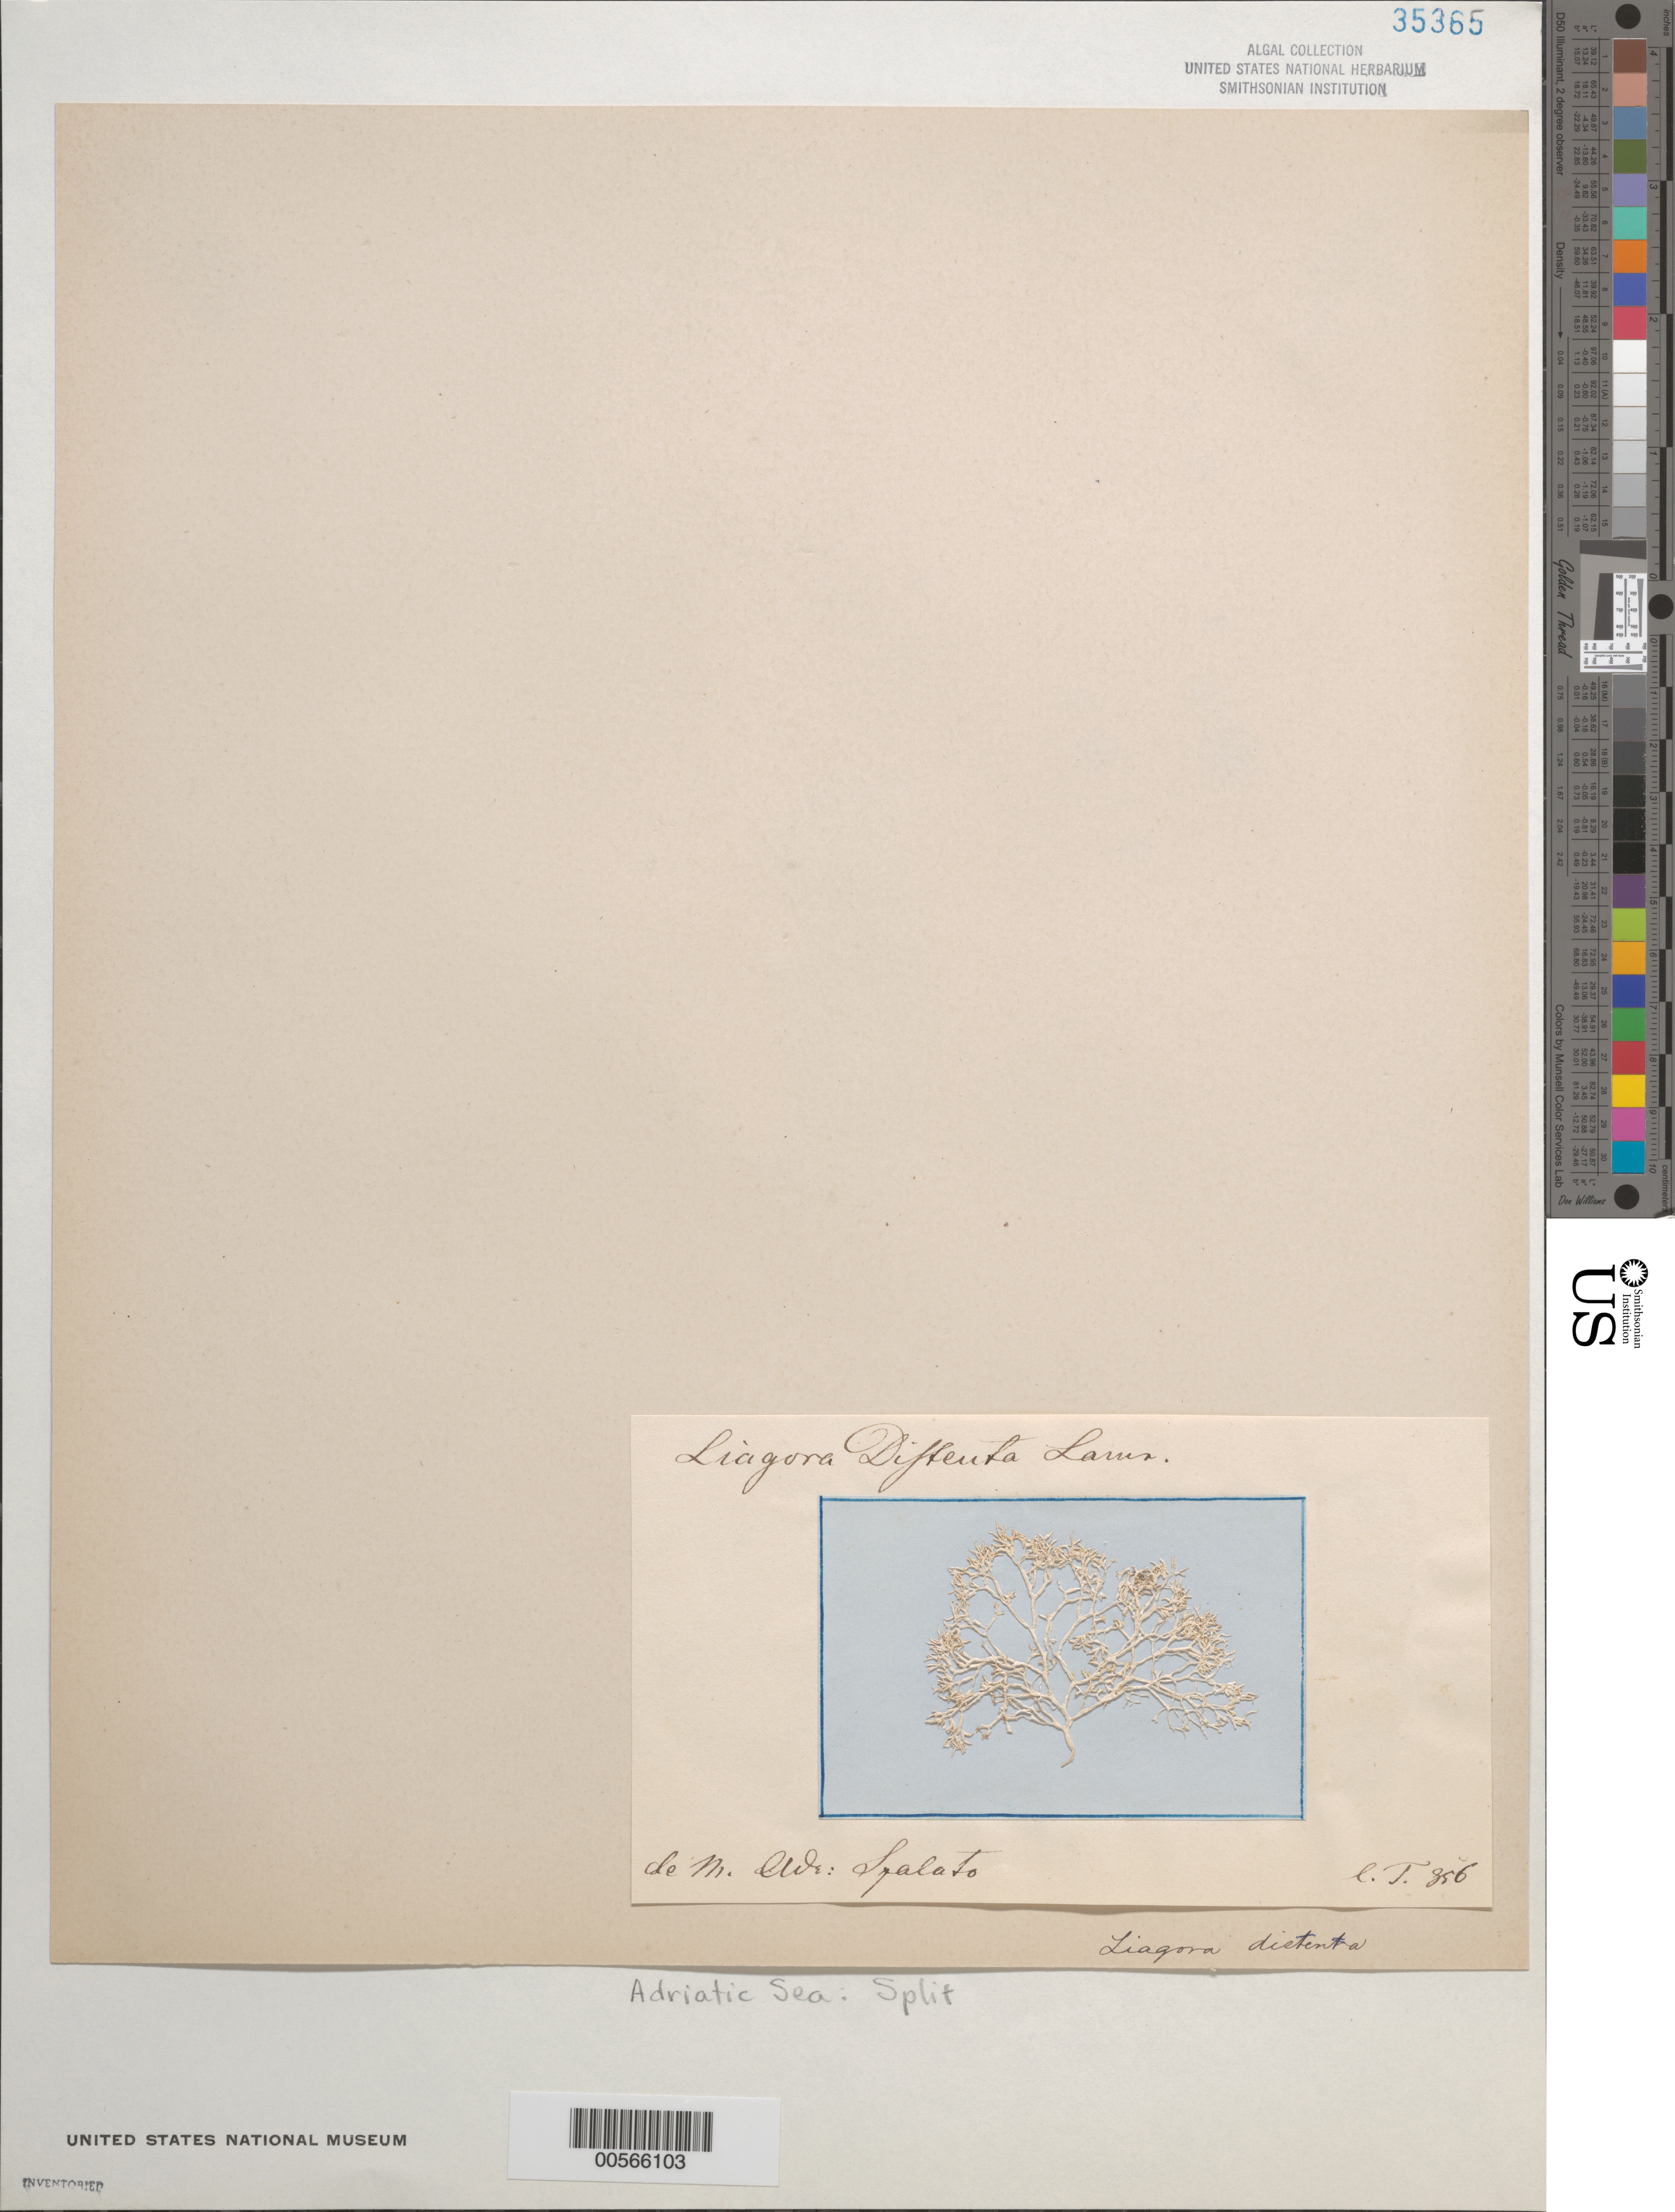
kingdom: Plantae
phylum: Rhodophyta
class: Florideophyceae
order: Nemaliales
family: Liagoraceae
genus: Liagora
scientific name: Liagora distenta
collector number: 856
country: Croatia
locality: Split (Spalato), Adriatic Sea (M. adr.)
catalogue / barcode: US 35365